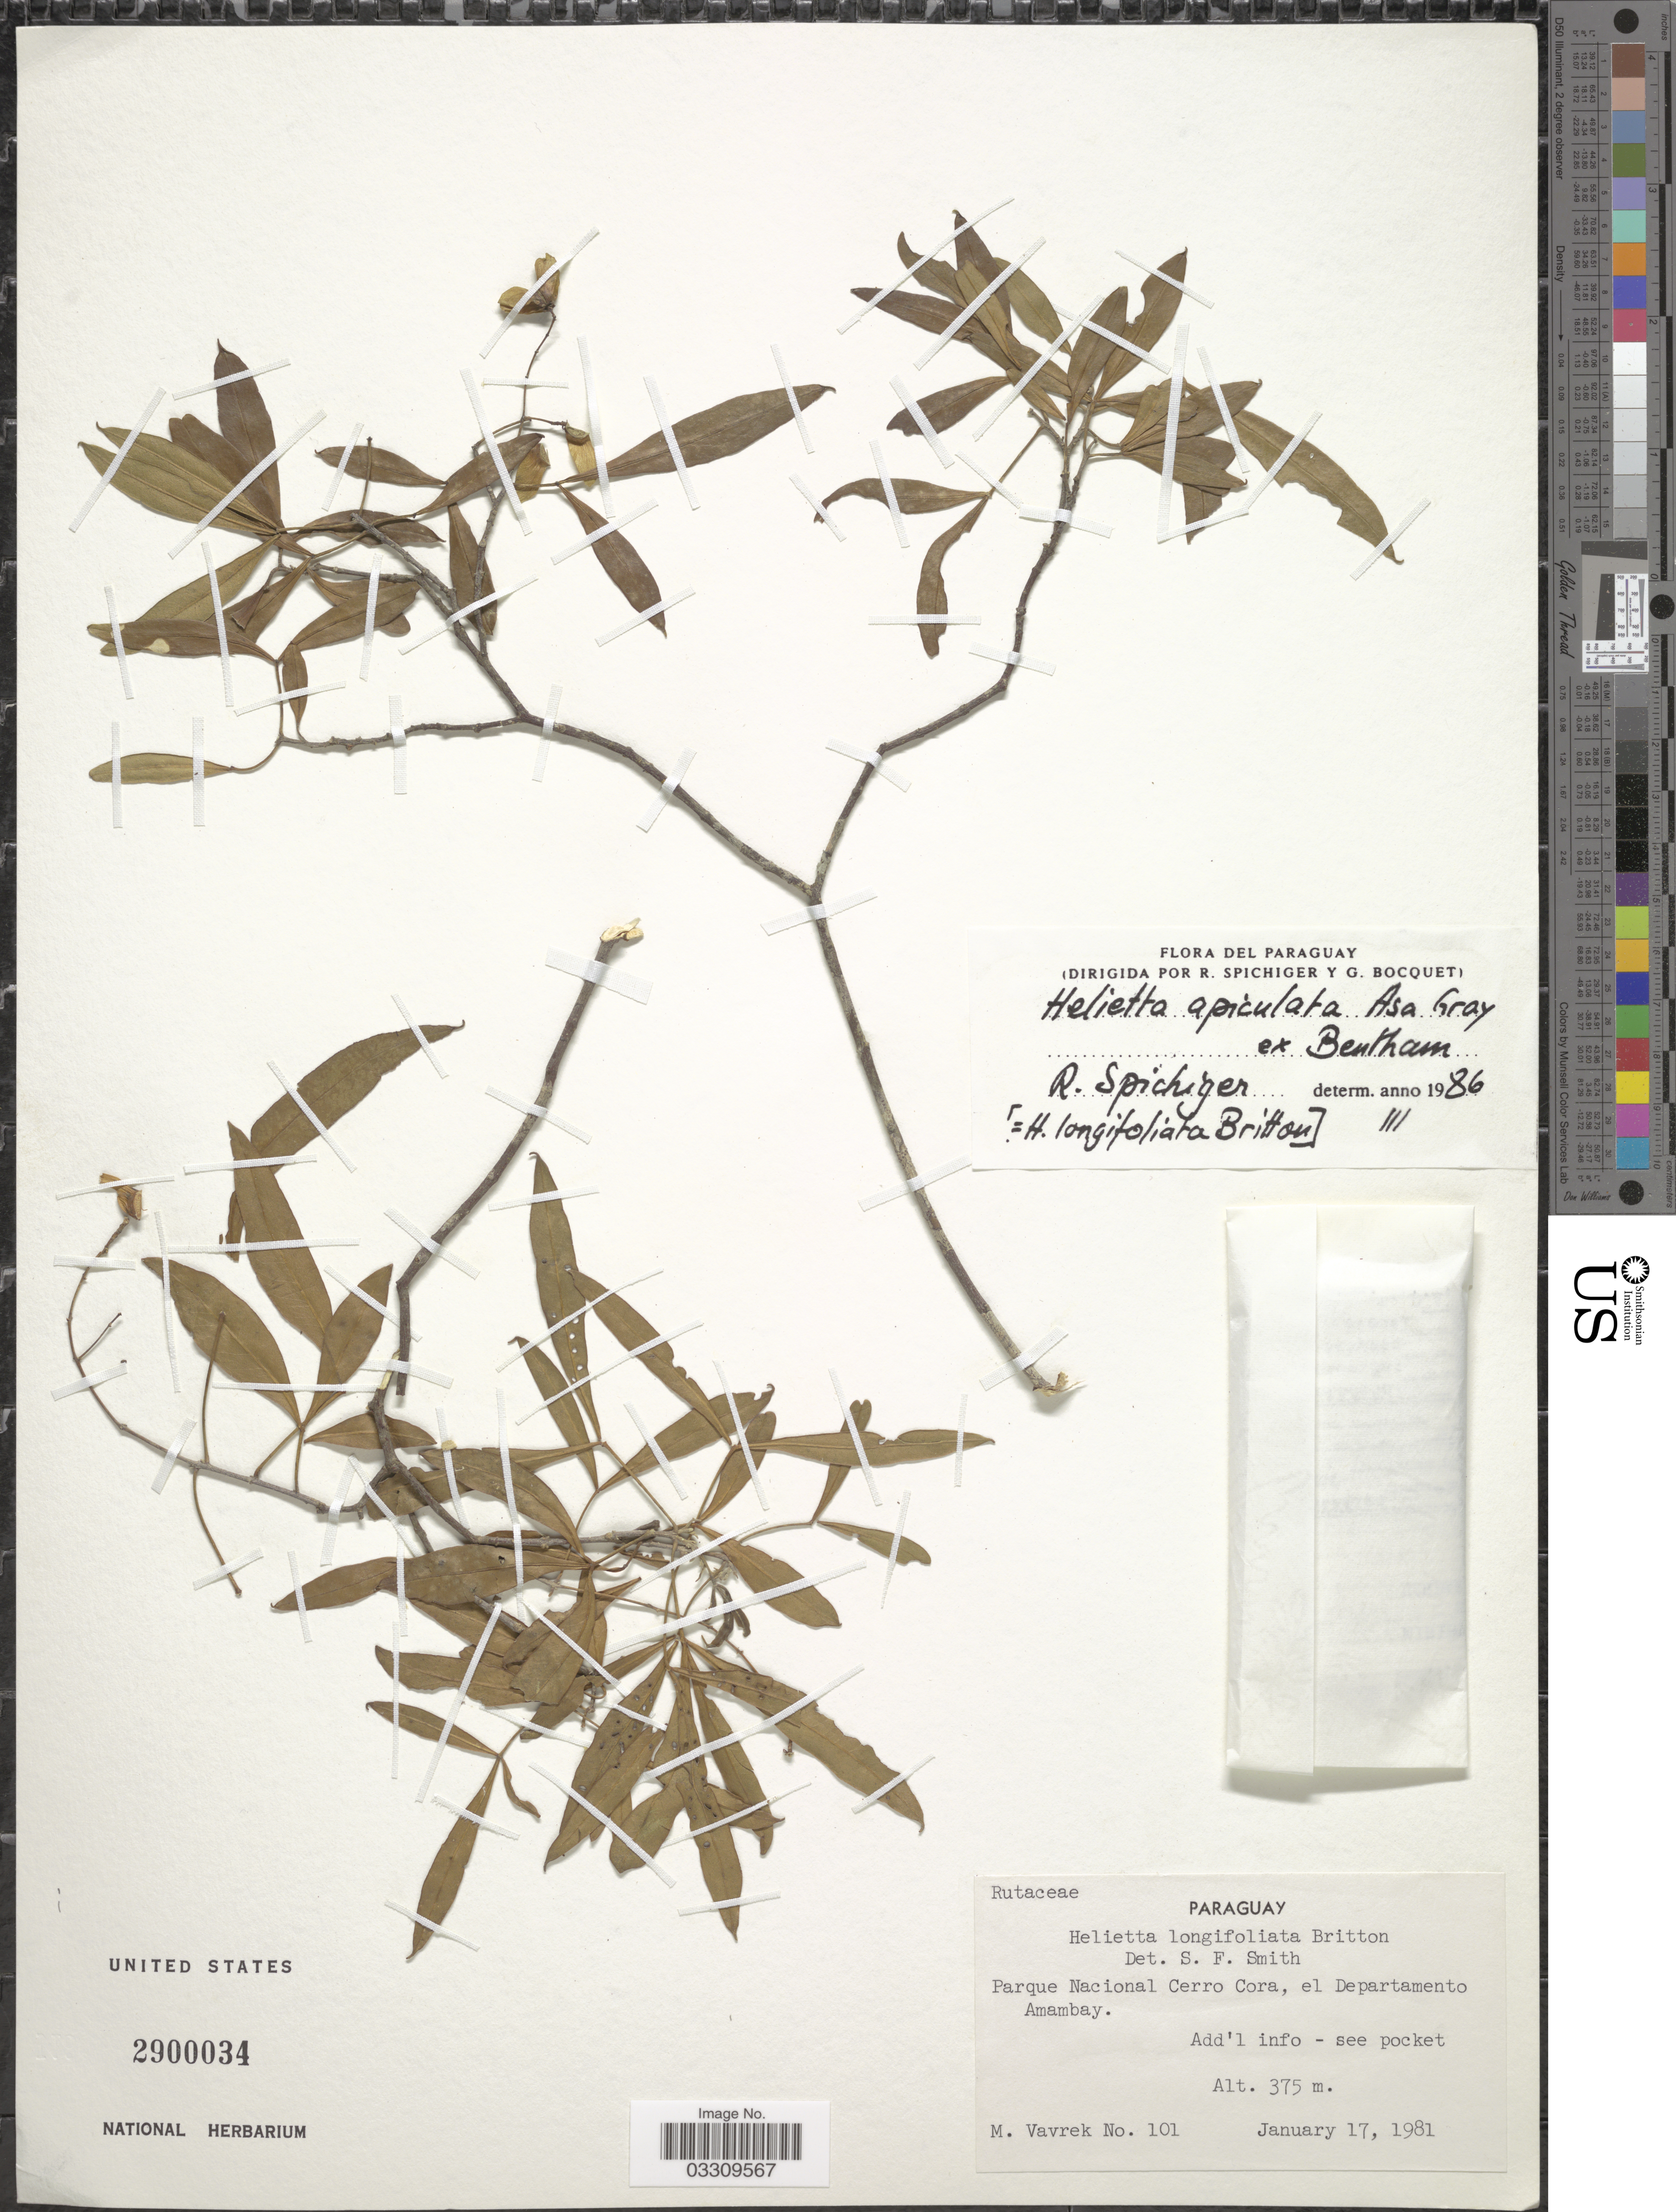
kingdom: Plantae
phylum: Tracheophyta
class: Liliopsida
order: Zingiberales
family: Zingiberaceae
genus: Amomum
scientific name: Amomum dealbatum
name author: Roxb.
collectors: M. Vavrek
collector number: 101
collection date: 1981-01-17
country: Paraguay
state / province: Amambay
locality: Parque Nacional Cerro Cora, el Departamento Amambay.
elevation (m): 375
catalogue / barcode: US 2900034